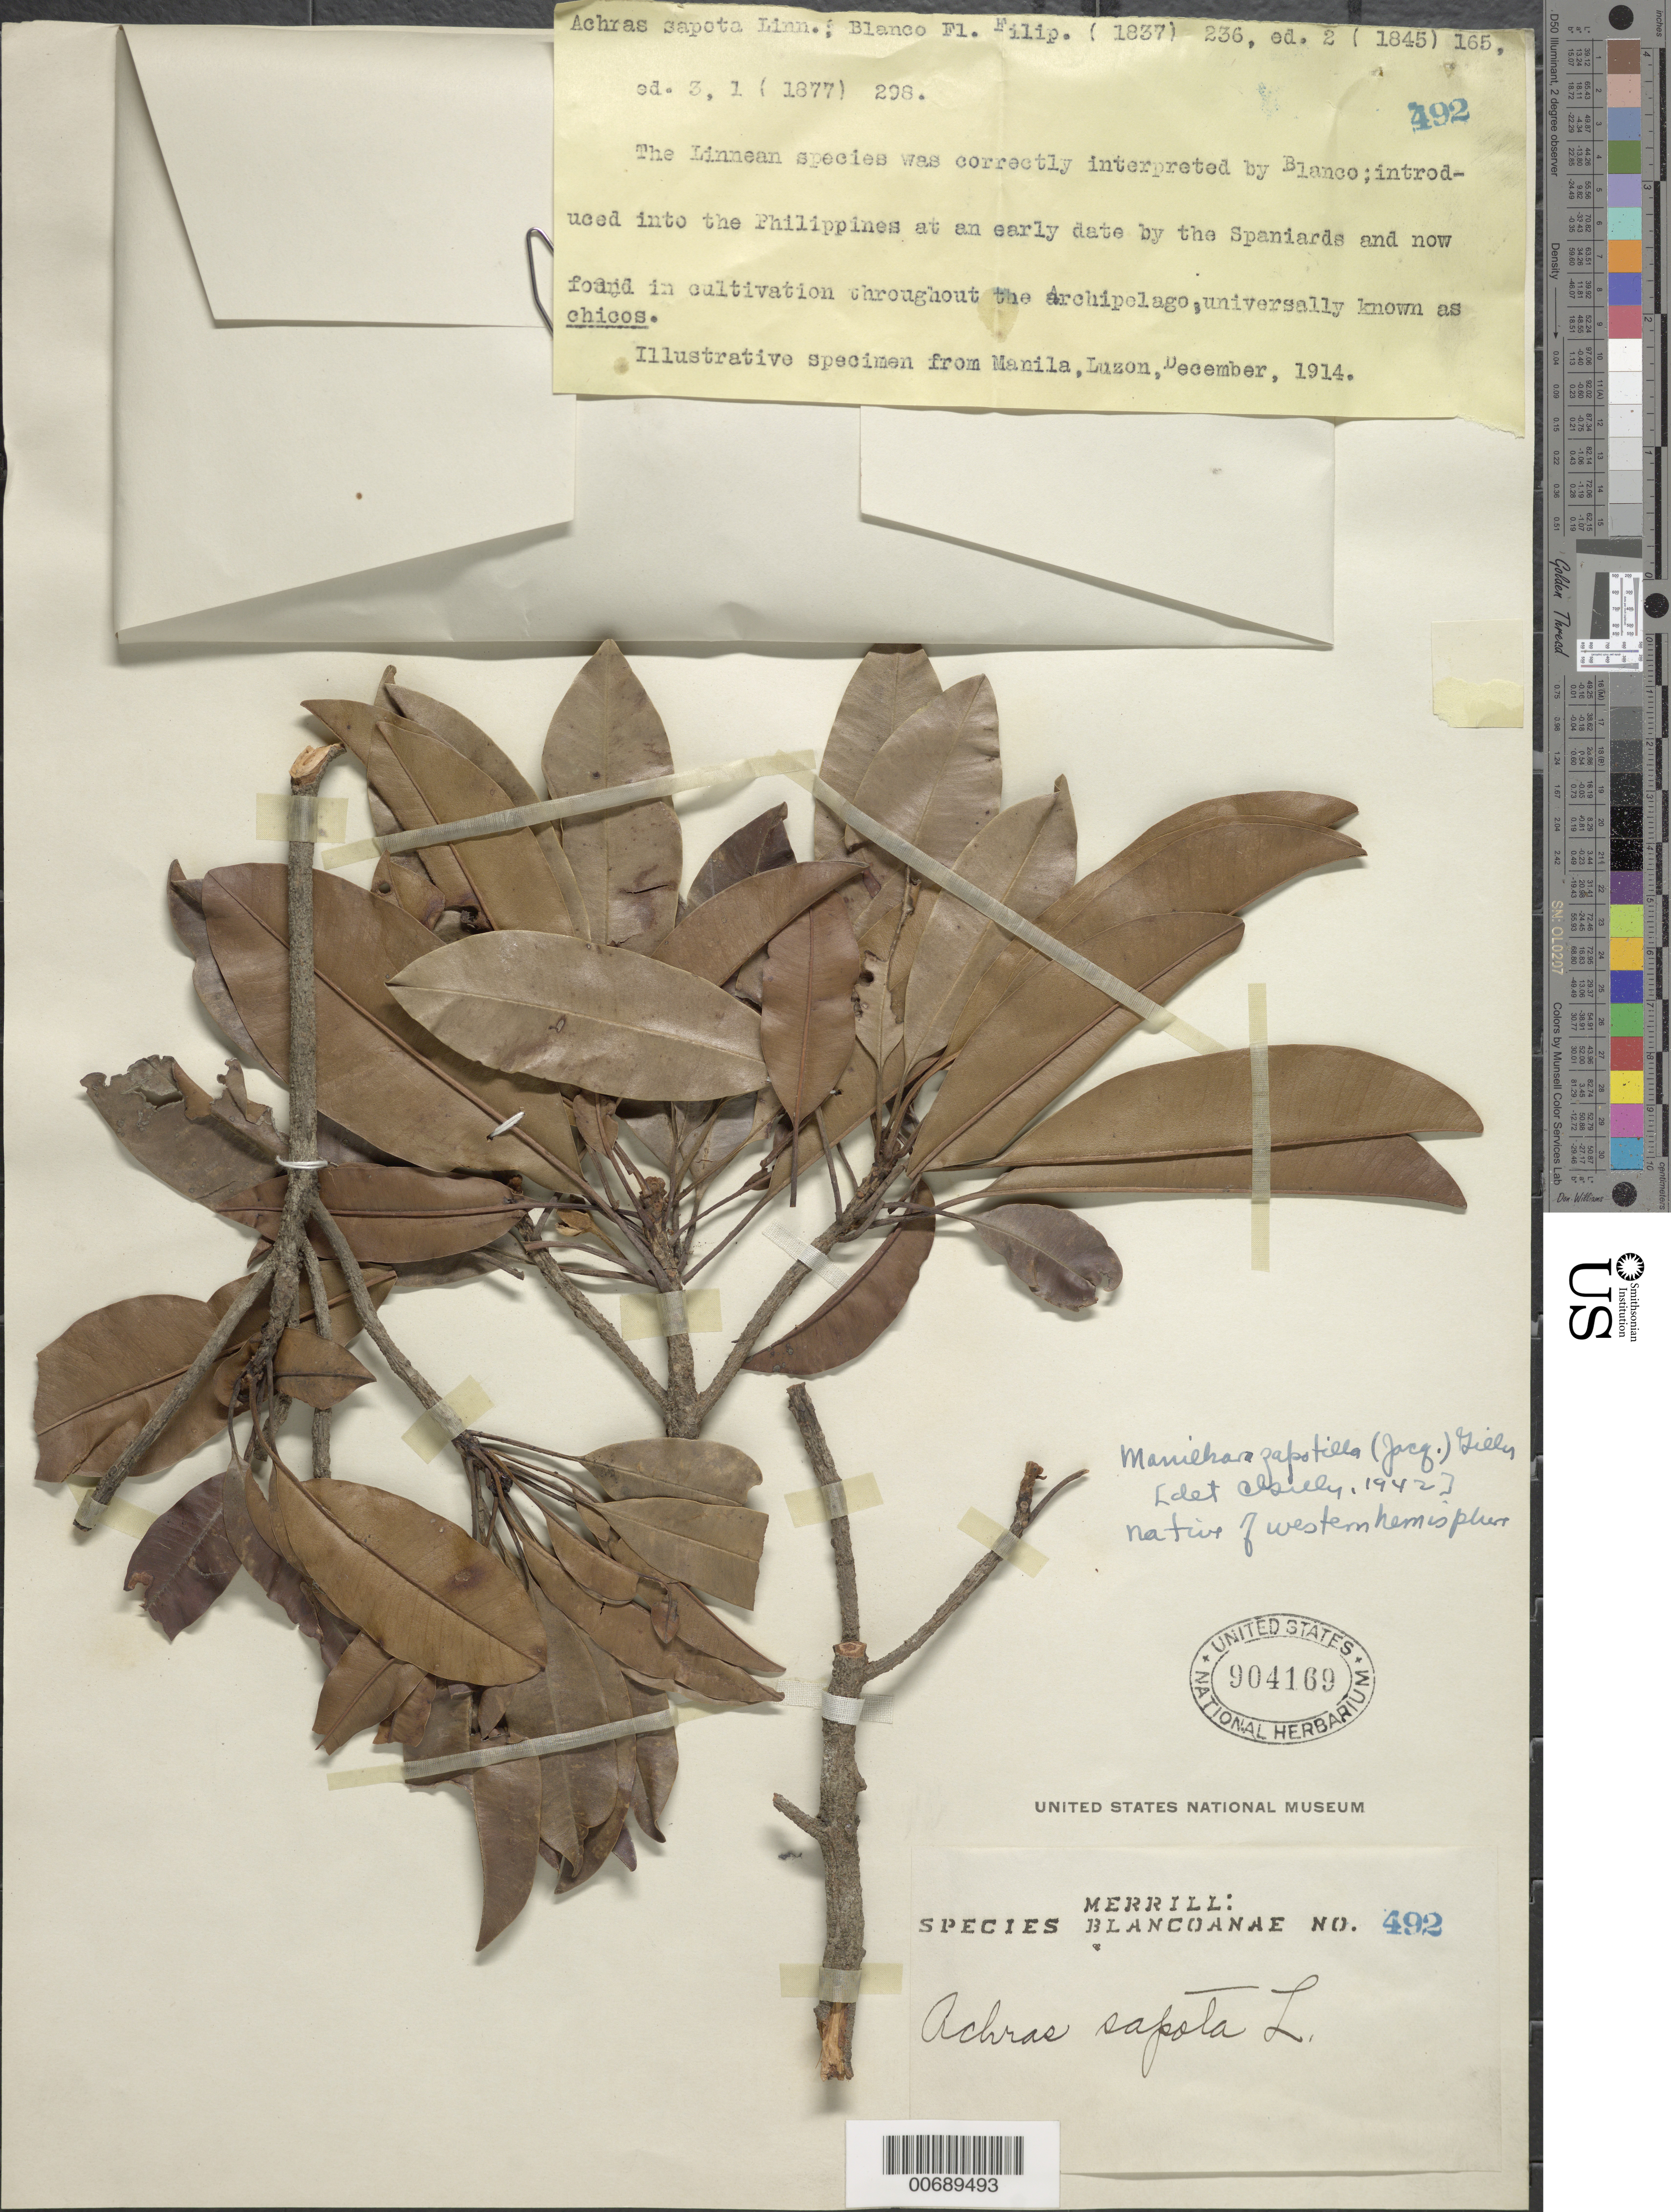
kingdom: Plantae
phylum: Tracheophyta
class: Magnoliopsida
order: Ericales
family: Sapotaceae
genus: Manilkara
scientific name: Manilkara sapodilla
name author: (Jacq.) Gilg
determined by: Gilly, --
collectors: E. D. Merrill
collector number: Sp. Blancoan. 0492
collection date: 1914-12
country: Philippines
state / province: National Capital Region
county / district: Manila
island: Luzon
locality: Manila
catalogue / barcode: US 904169